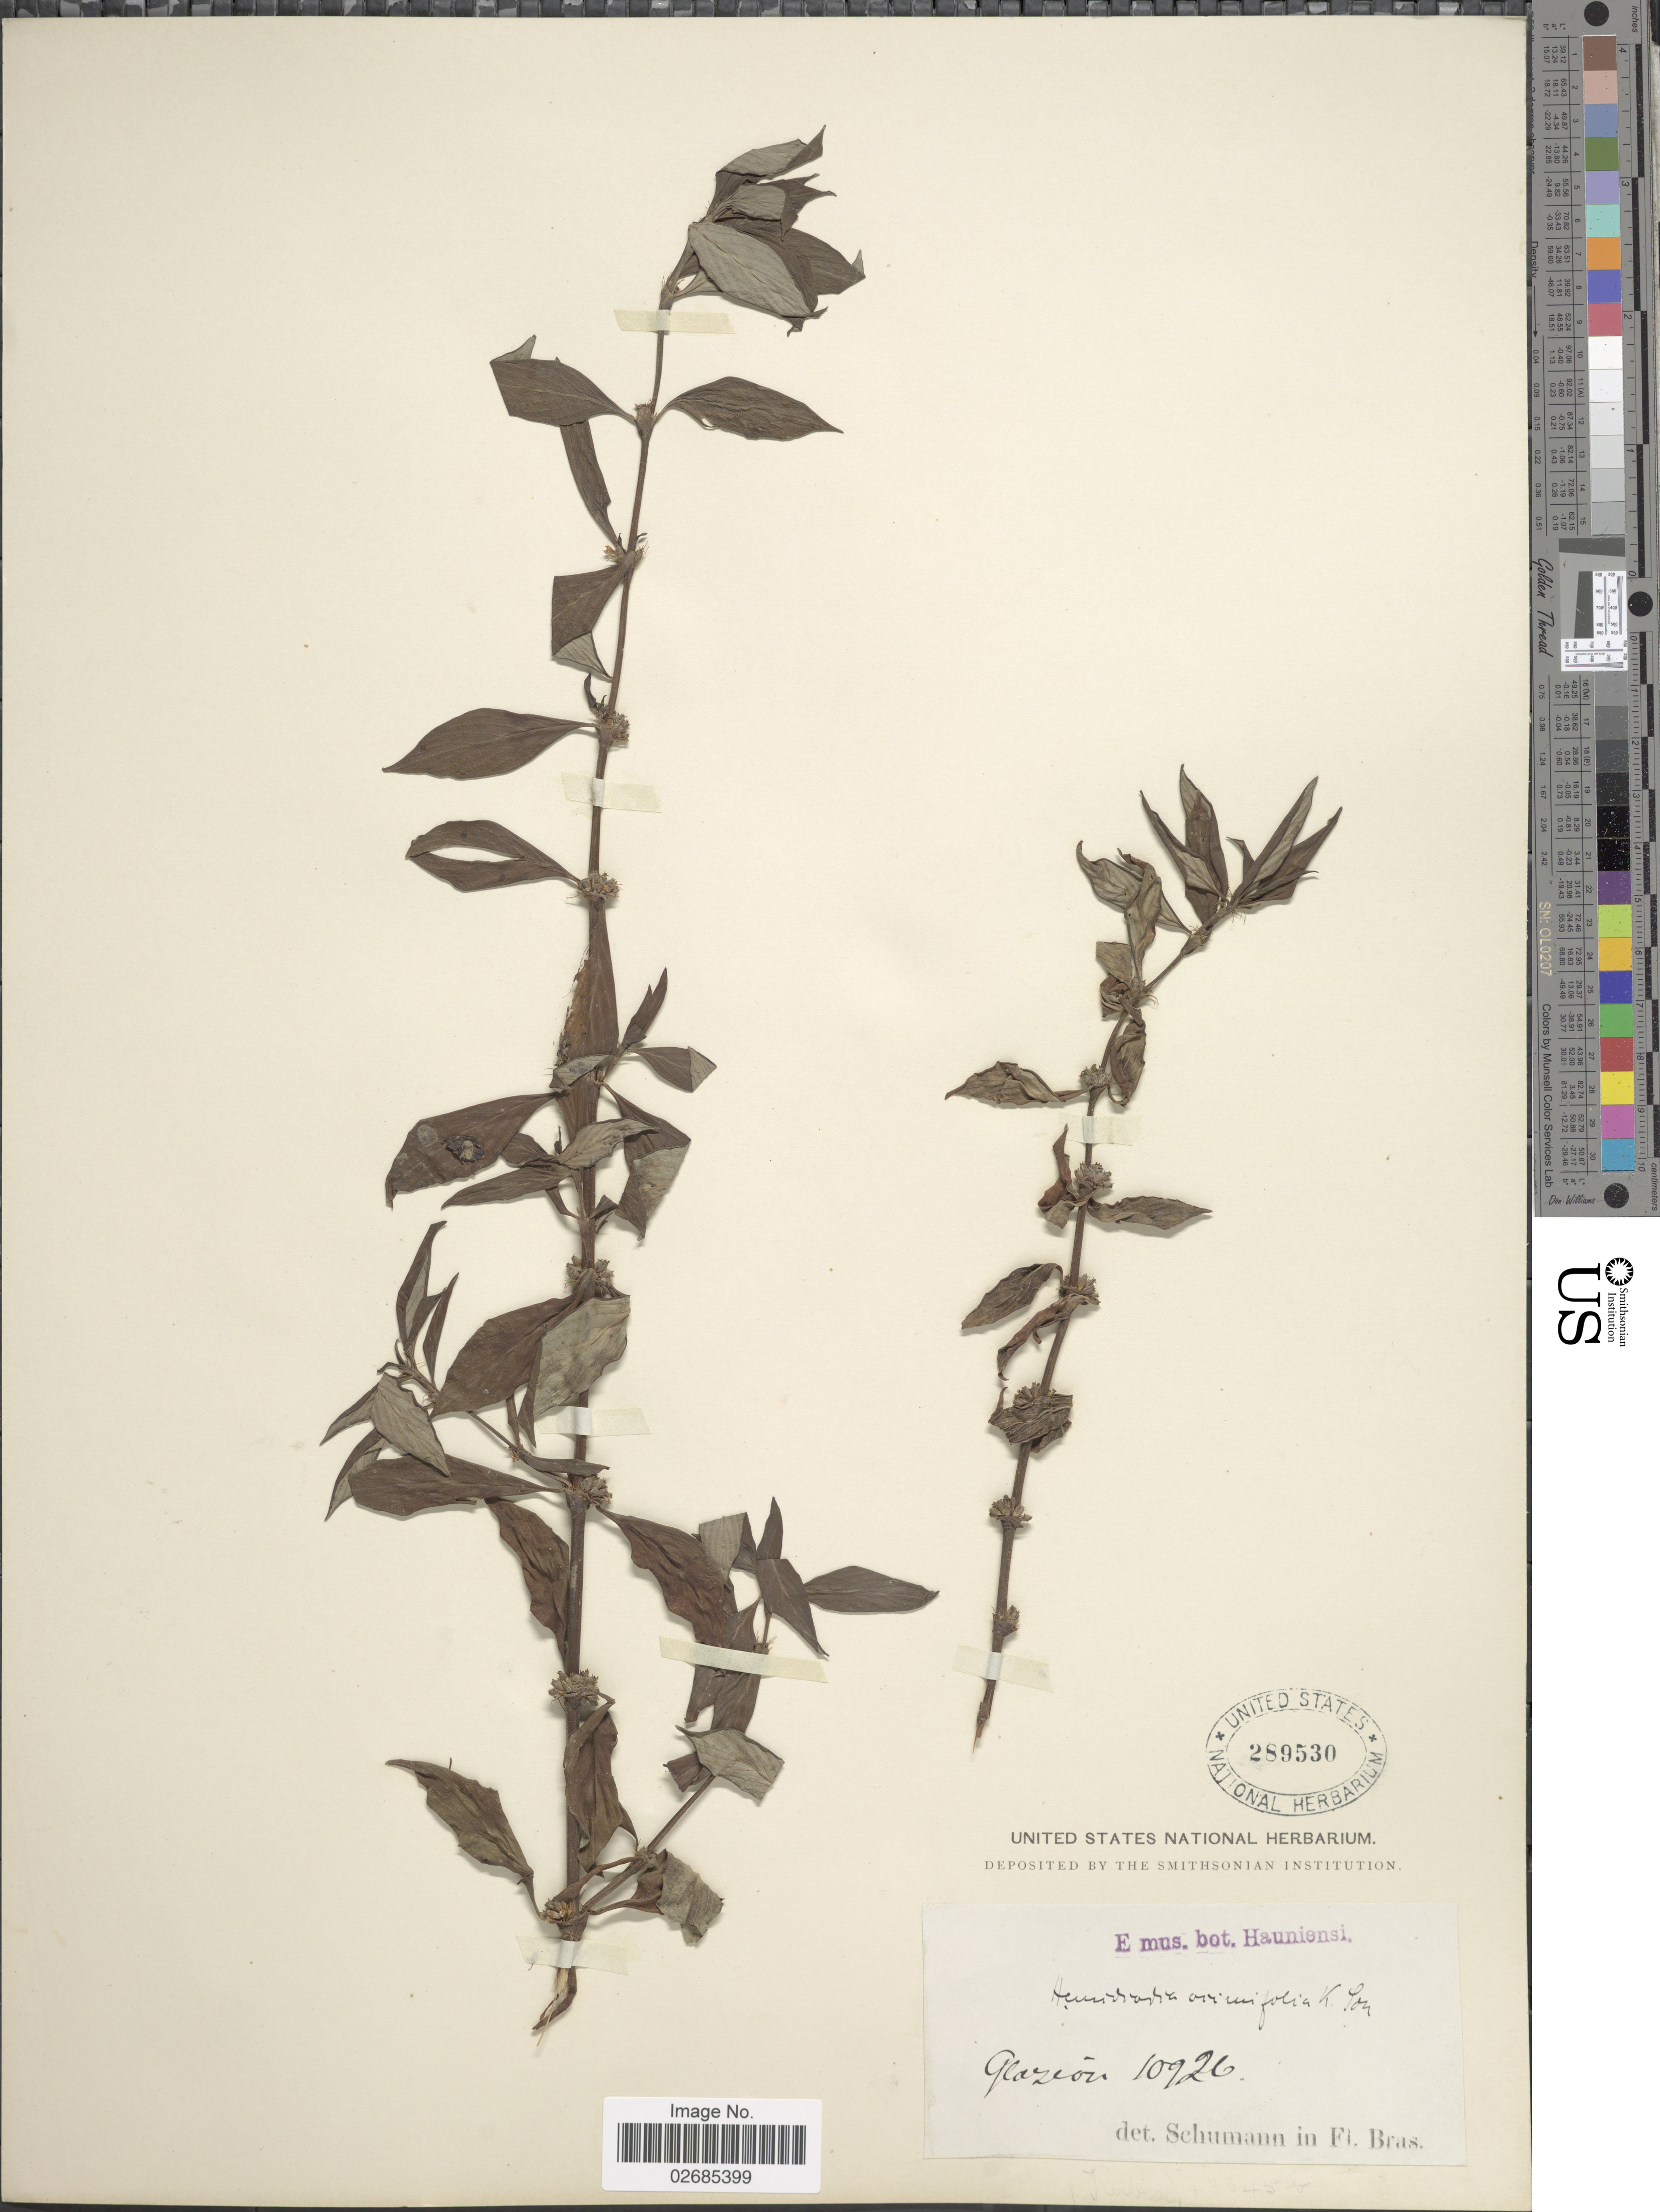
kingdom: Plantae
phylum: Tracheophyta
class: Magnoliopsida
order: Gentianales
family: Rubiaceae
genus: Hemidiodia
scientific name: Hemidiodia ocimifolia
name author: (Willd.) K. Schum.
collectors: Glaziou, --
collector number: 10926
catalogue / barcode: US 289530